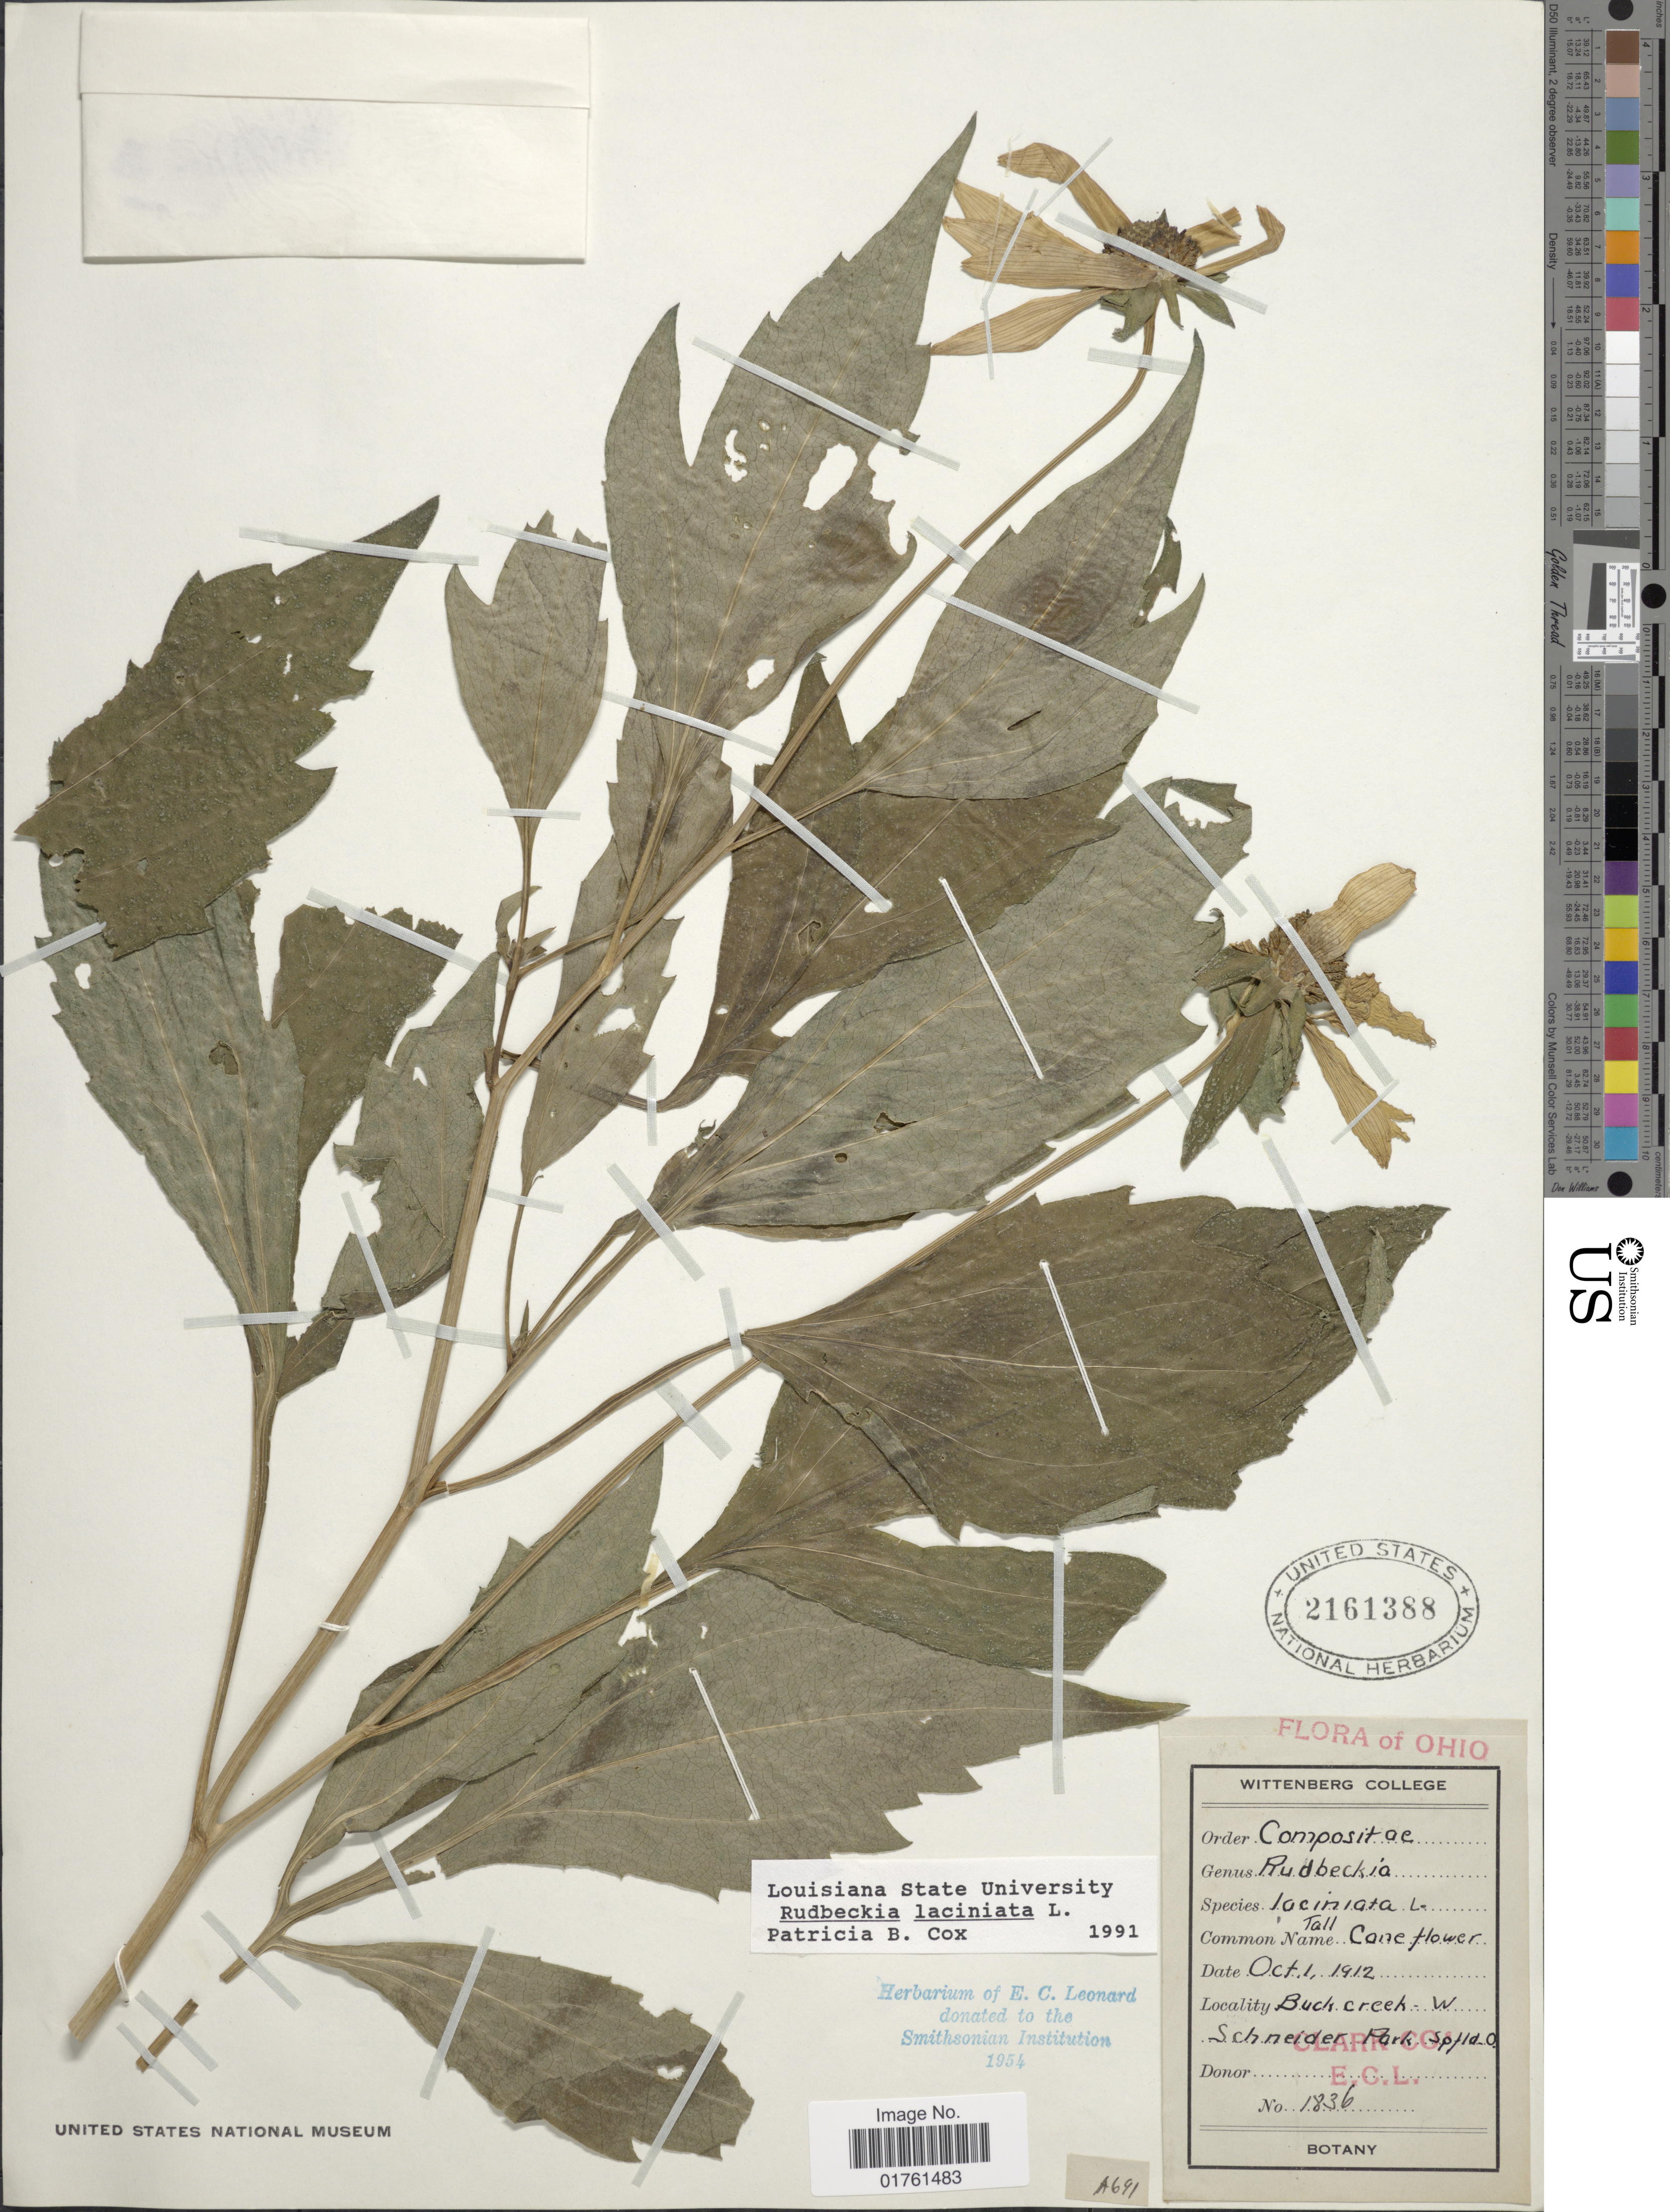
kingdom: Plantae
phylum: Tracheophyta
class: Magnoliopsida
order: Asterales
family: Asteraceae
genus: Rudbeckia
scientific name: Rudbeckia laciniata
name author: L.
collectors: E. C. Leonard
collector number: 1836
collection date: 1912-10-01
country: United States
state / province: Ohio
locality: Buck Creek - W Schneider Park, Spfld.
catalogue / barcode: US 2161388